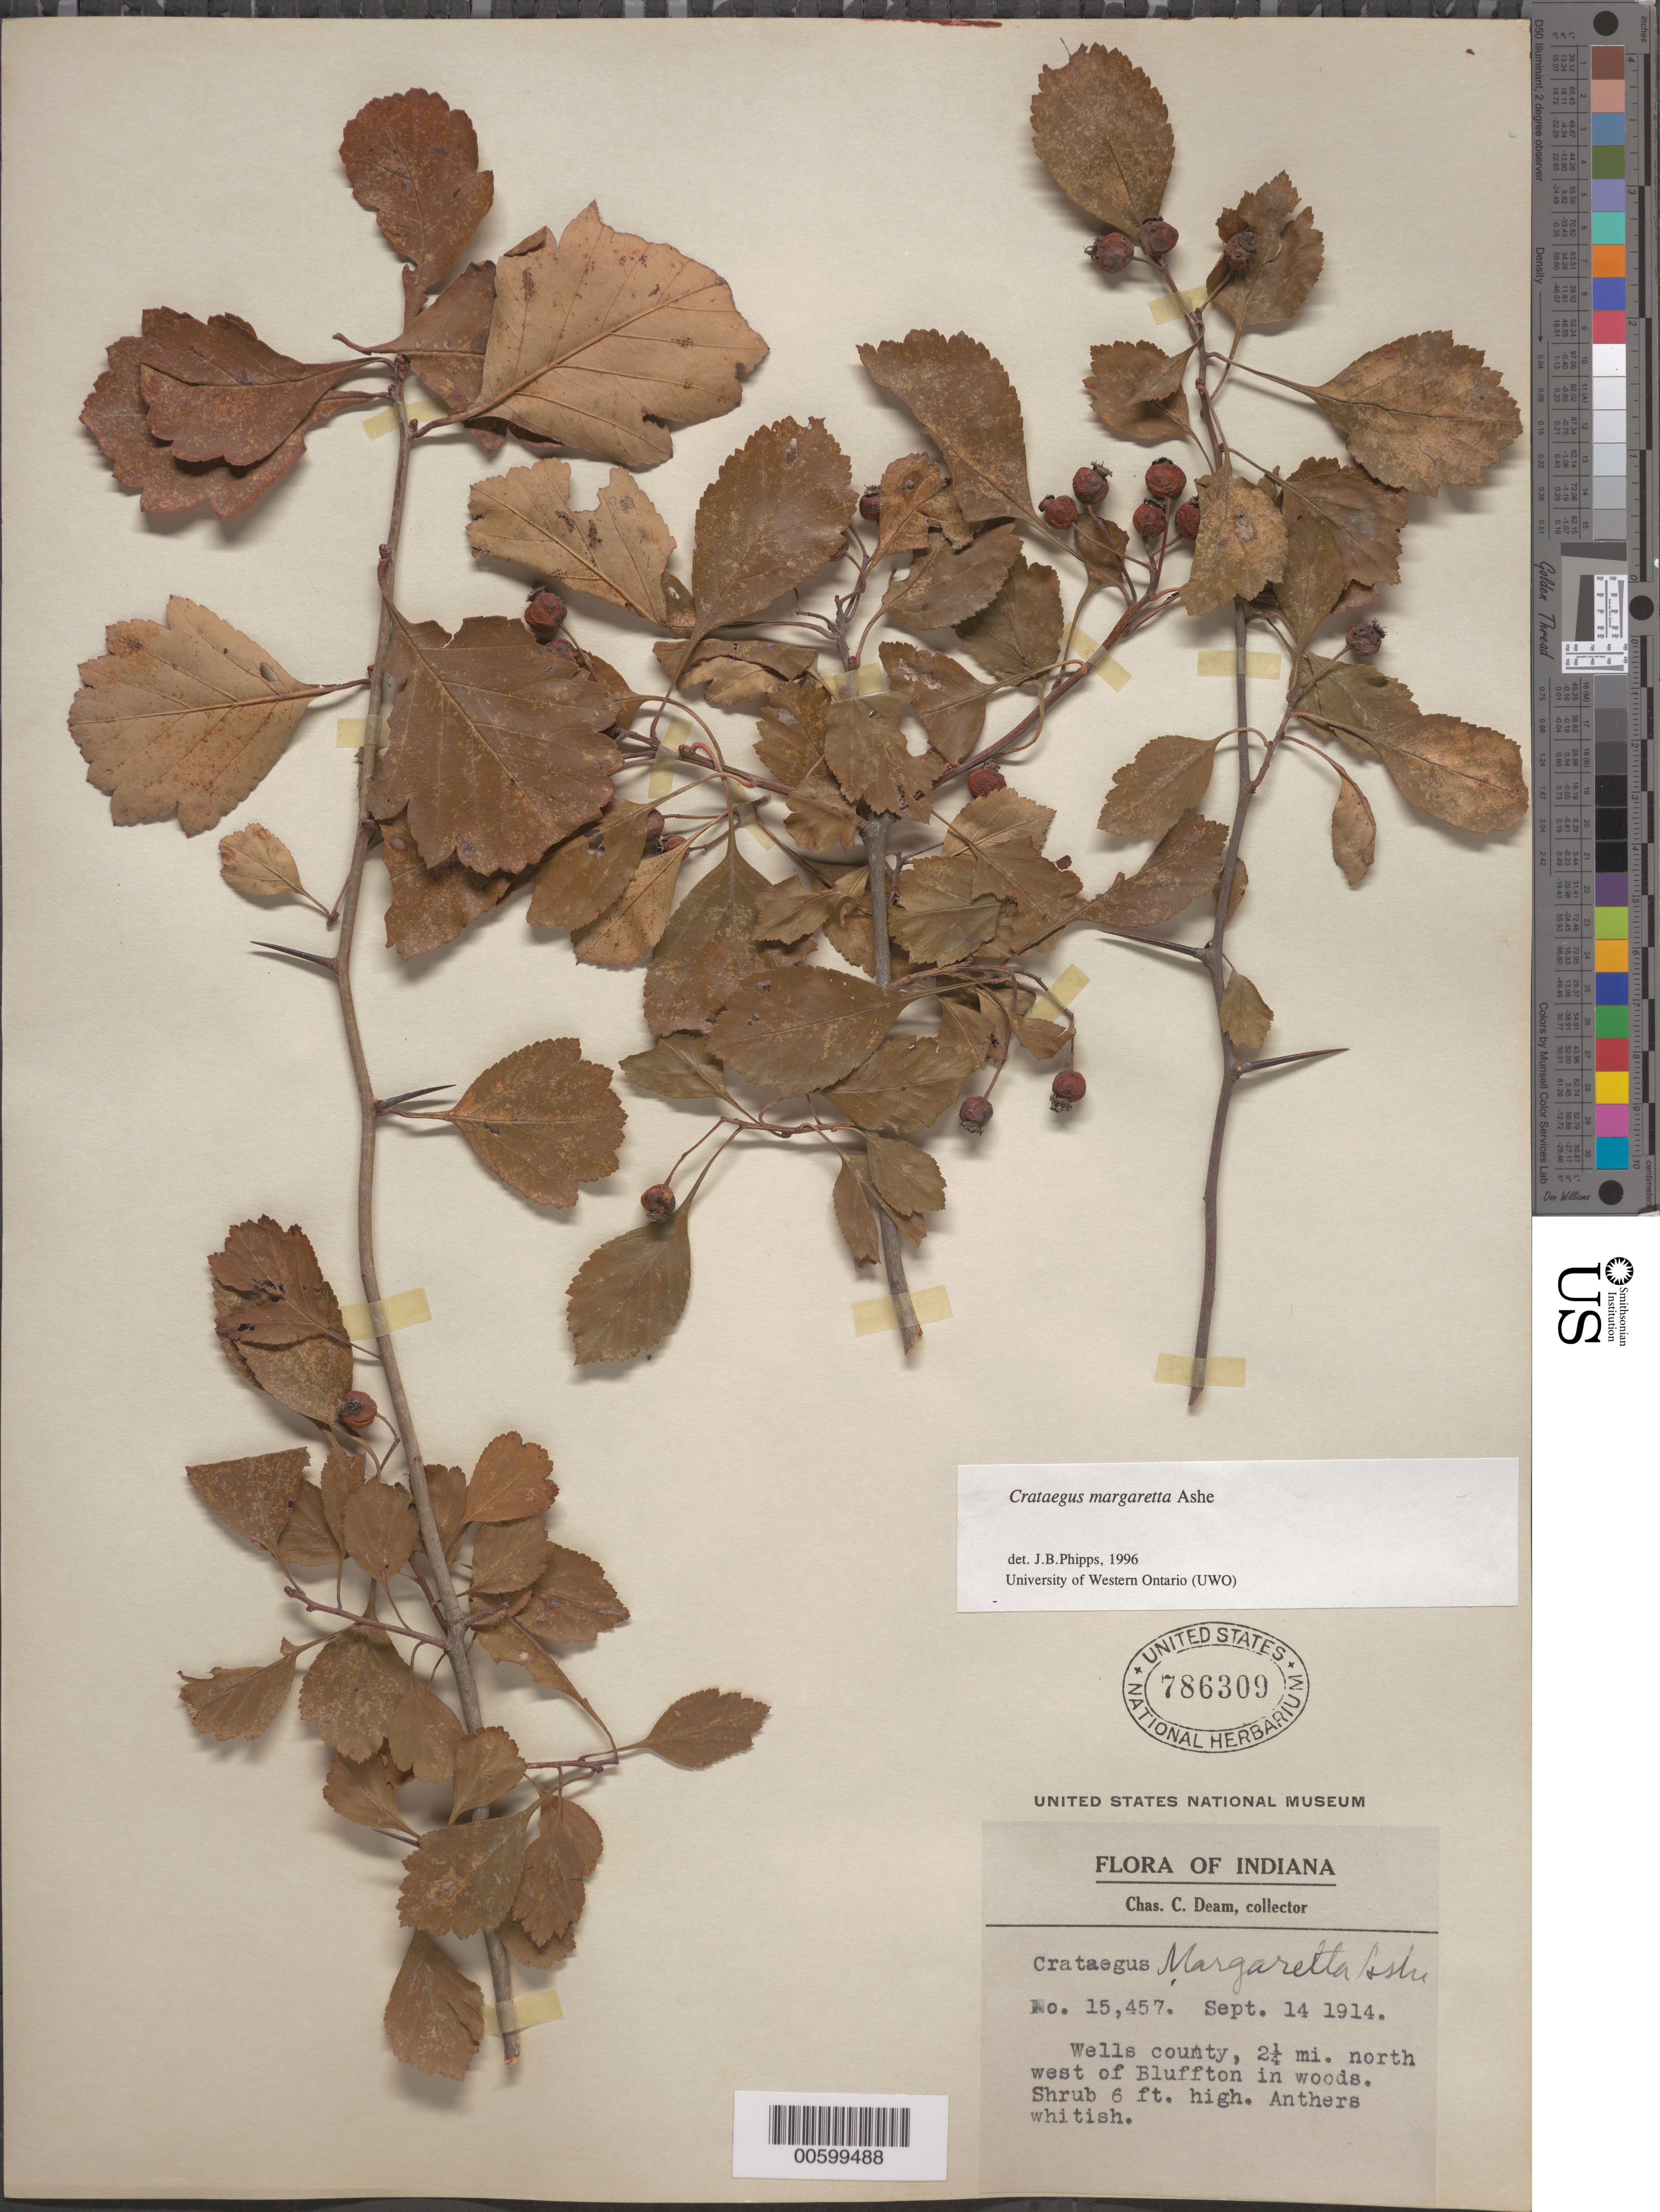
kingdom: Plantae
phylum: Tracheophyta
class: Magnoliopsida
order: Rosales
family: Rosaceae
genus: Crataegus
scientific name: Crataegus margarettae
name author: Ashe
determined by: Phipps, James B., (UWO), University of Western Ontario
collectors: C. C. Deam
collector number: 15457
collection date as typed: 14 Sep 1914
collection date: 1914-09-14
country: United States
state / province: Indiana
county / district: Wells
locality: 2.25 mi. NW of Bluffton.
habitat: In woods.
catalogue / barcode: US 786309